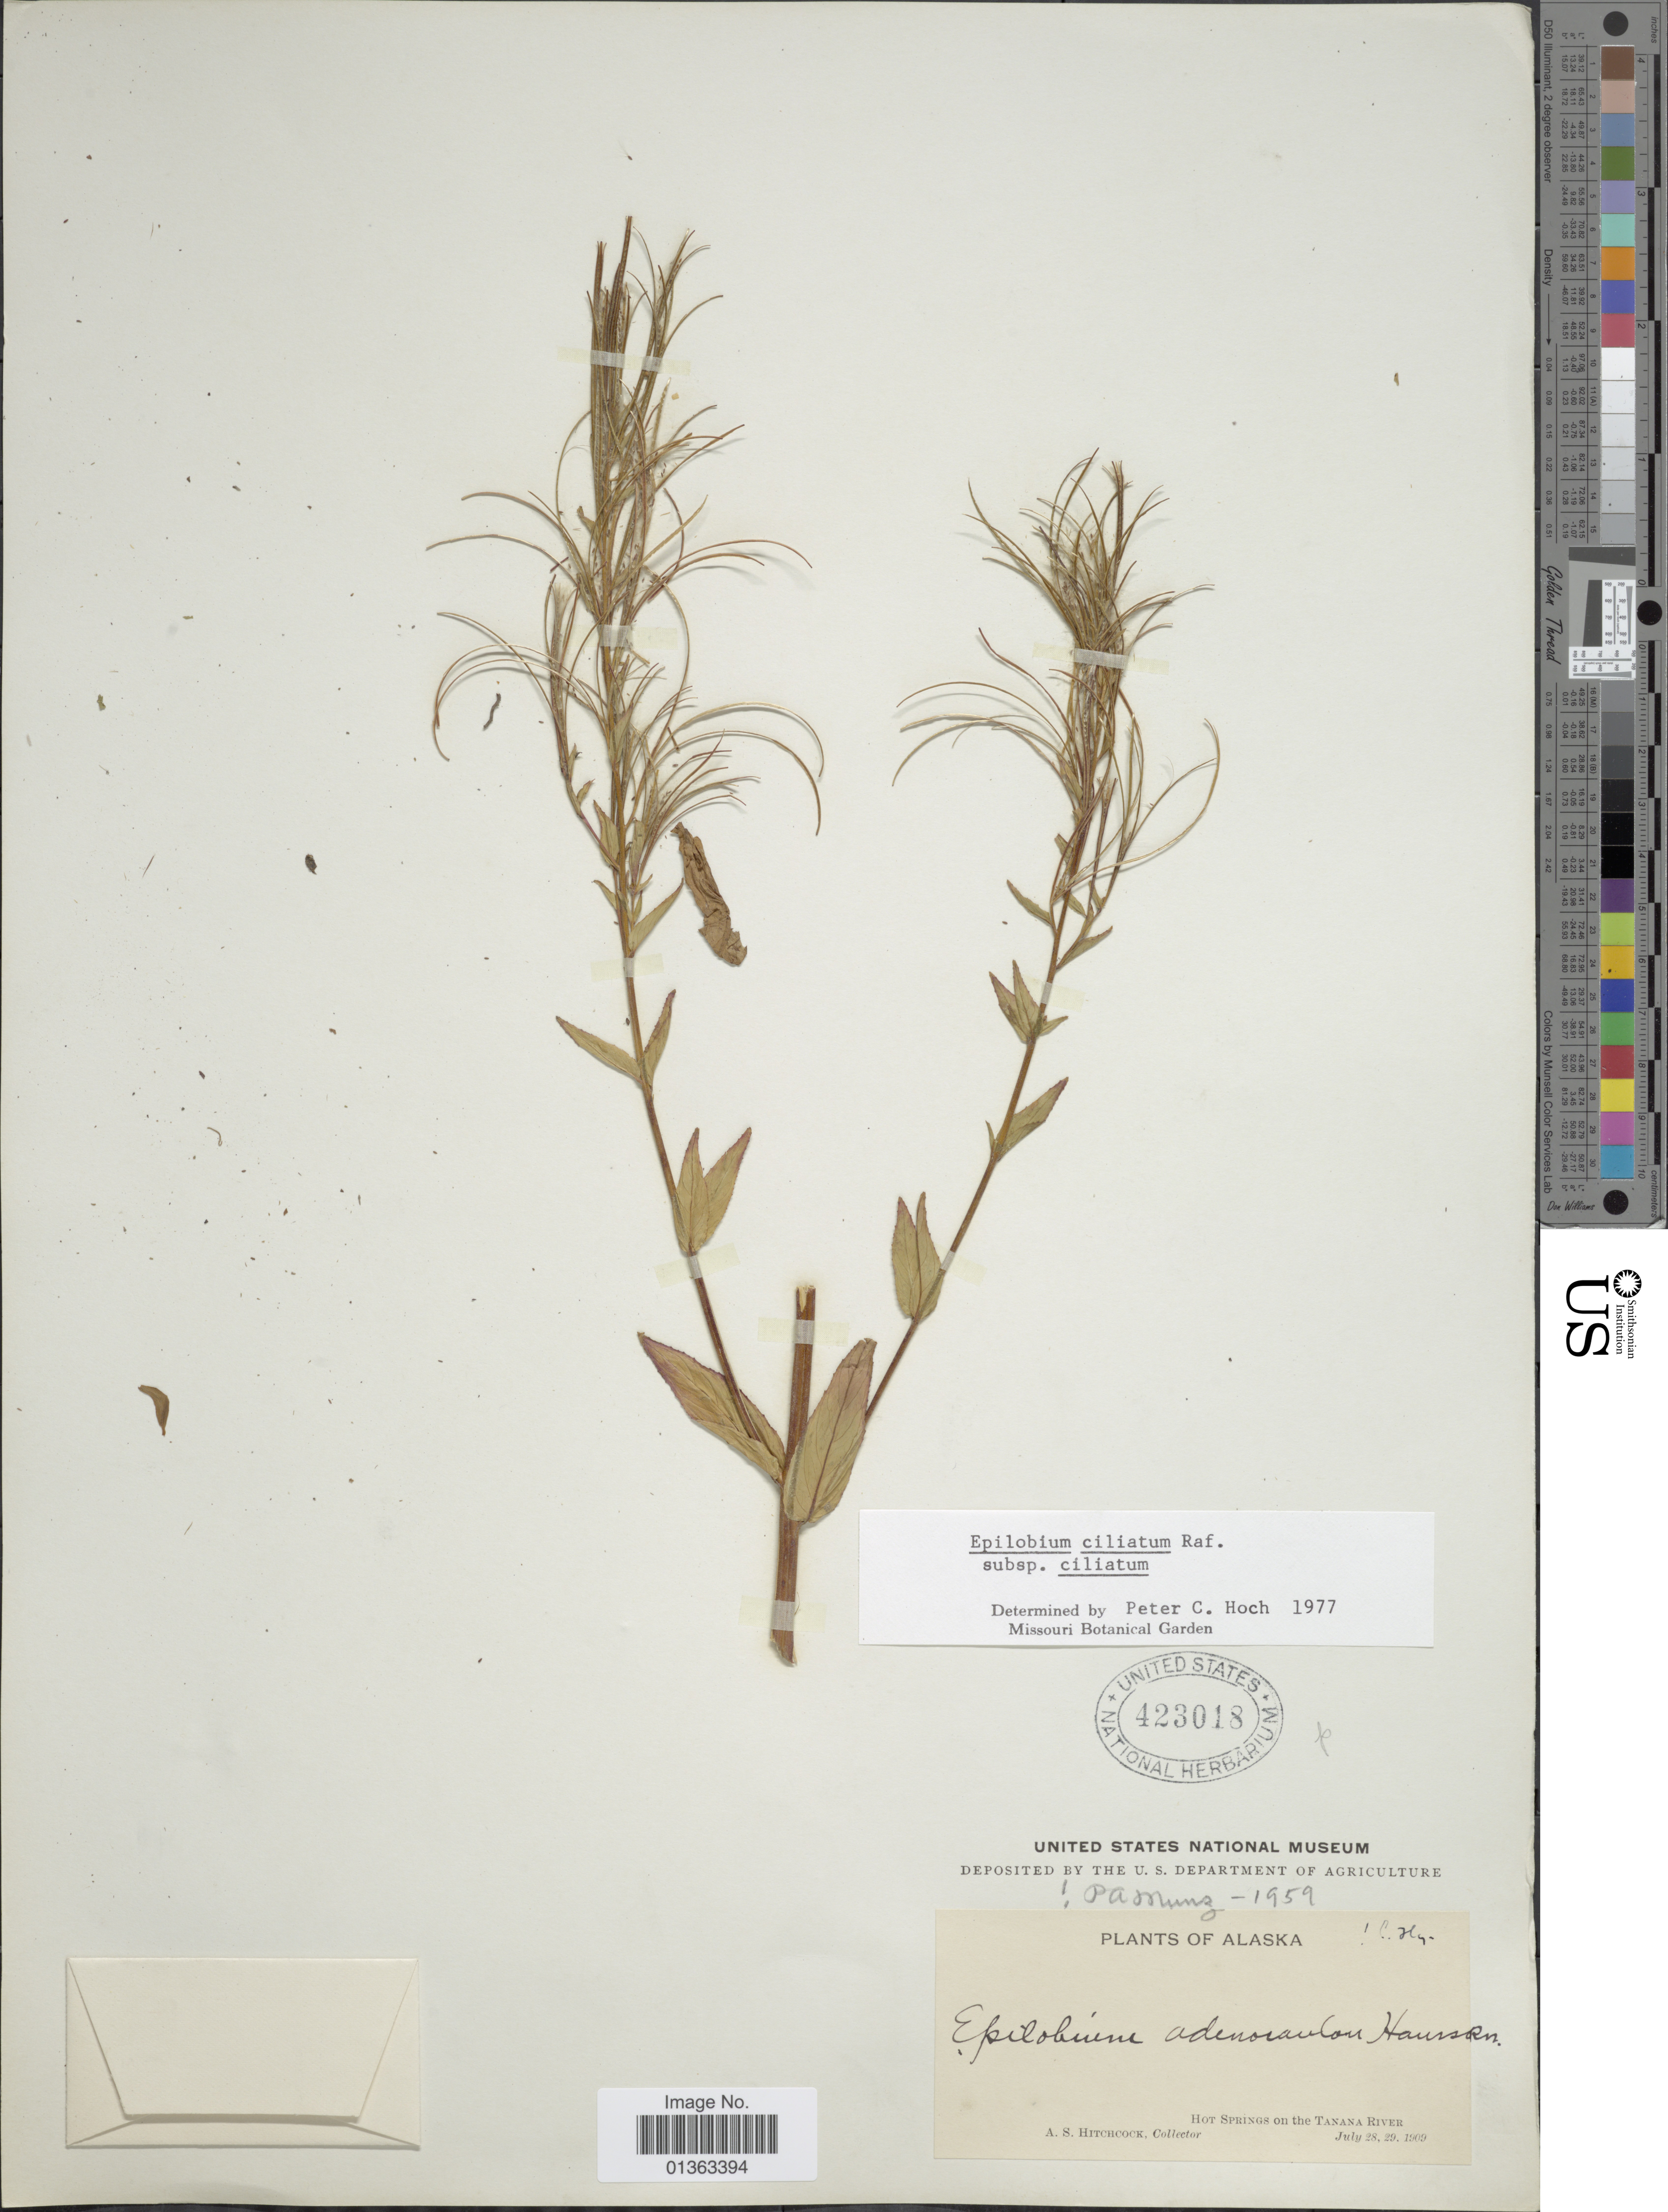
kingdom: Plantae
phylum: Tracheophyta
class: Magnoliopsida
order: Myrtales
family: Onagraceae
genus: Epilobium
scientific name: Epilobium ciliatum subsp. ciliatum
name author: Raf.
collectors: A. S. Hitchcock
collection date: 1909-07-28/1909-07-29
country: United States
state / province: Alaska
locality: Hot Springs on the Tanana River.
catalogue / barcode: US 423018